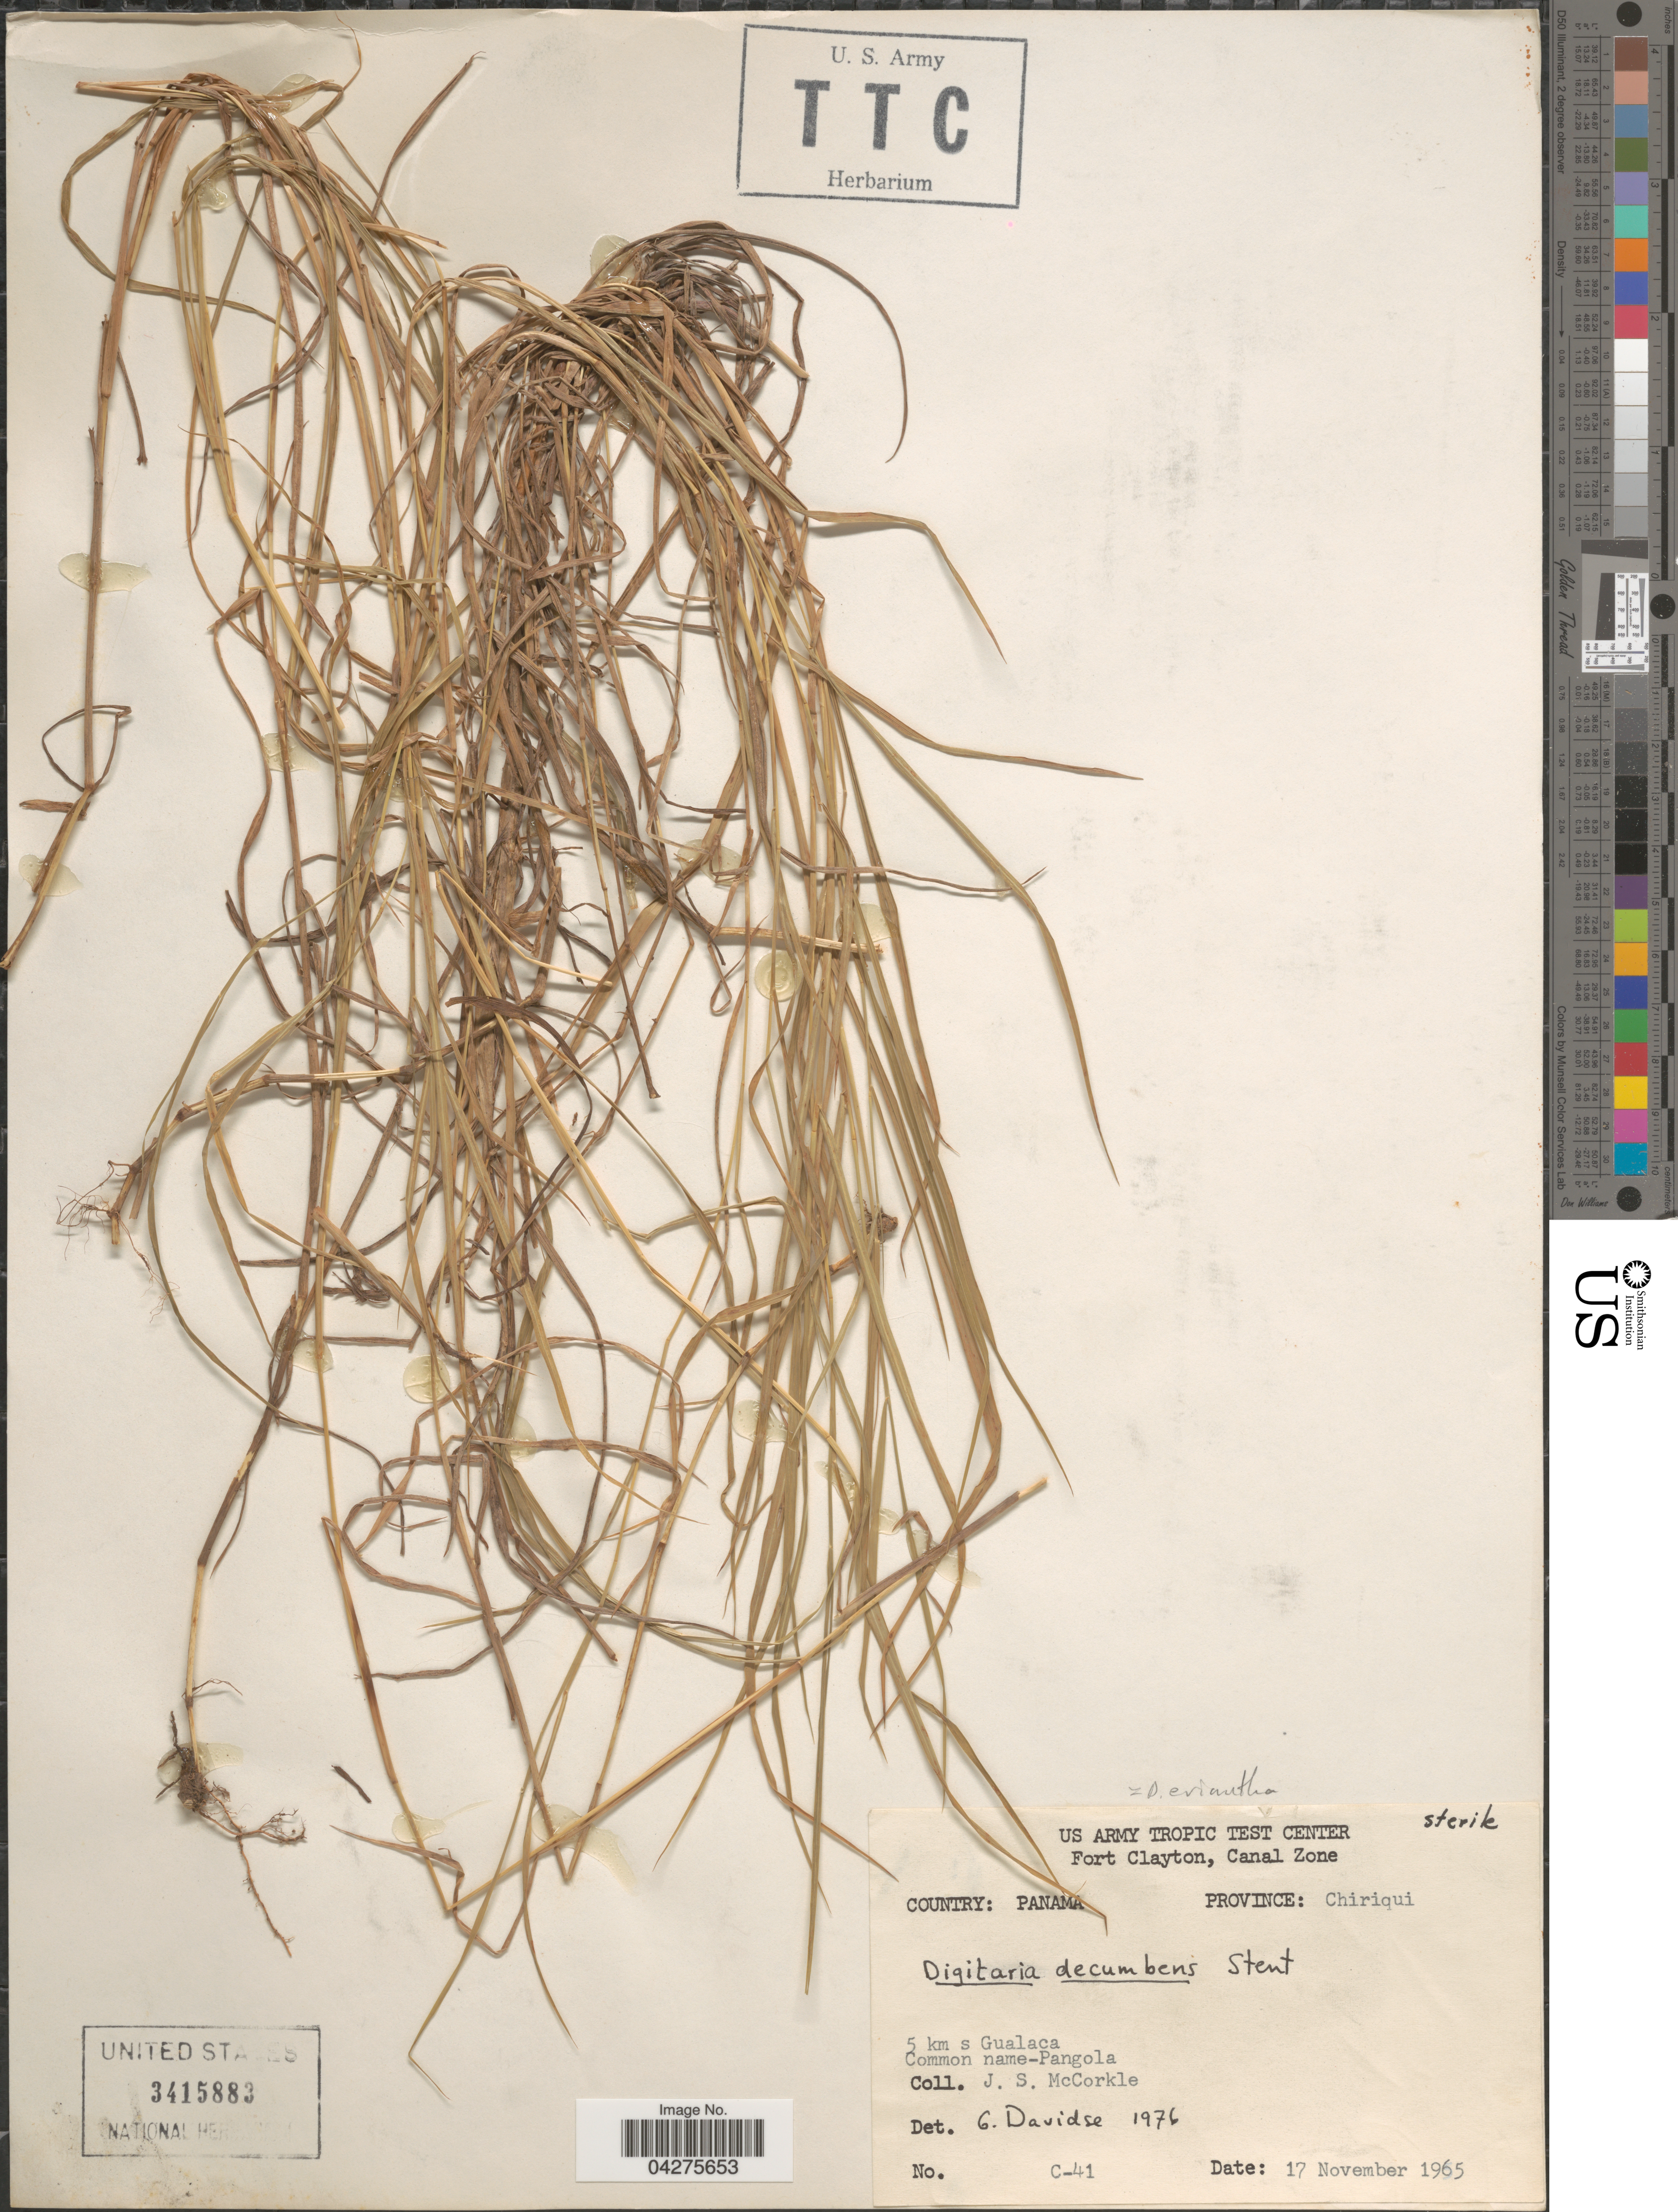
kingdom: Plantae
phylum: Tracheophyta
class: Liliopsida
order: Poales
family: Poaceae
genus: Digitaria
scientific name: Digitaria eriantha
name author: Steud.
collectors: J. McCorkle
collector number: C-41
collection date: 1965-11-17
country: Panama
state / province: Chiriqui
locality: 5 km s Gualaca.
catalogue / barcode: US 3415883